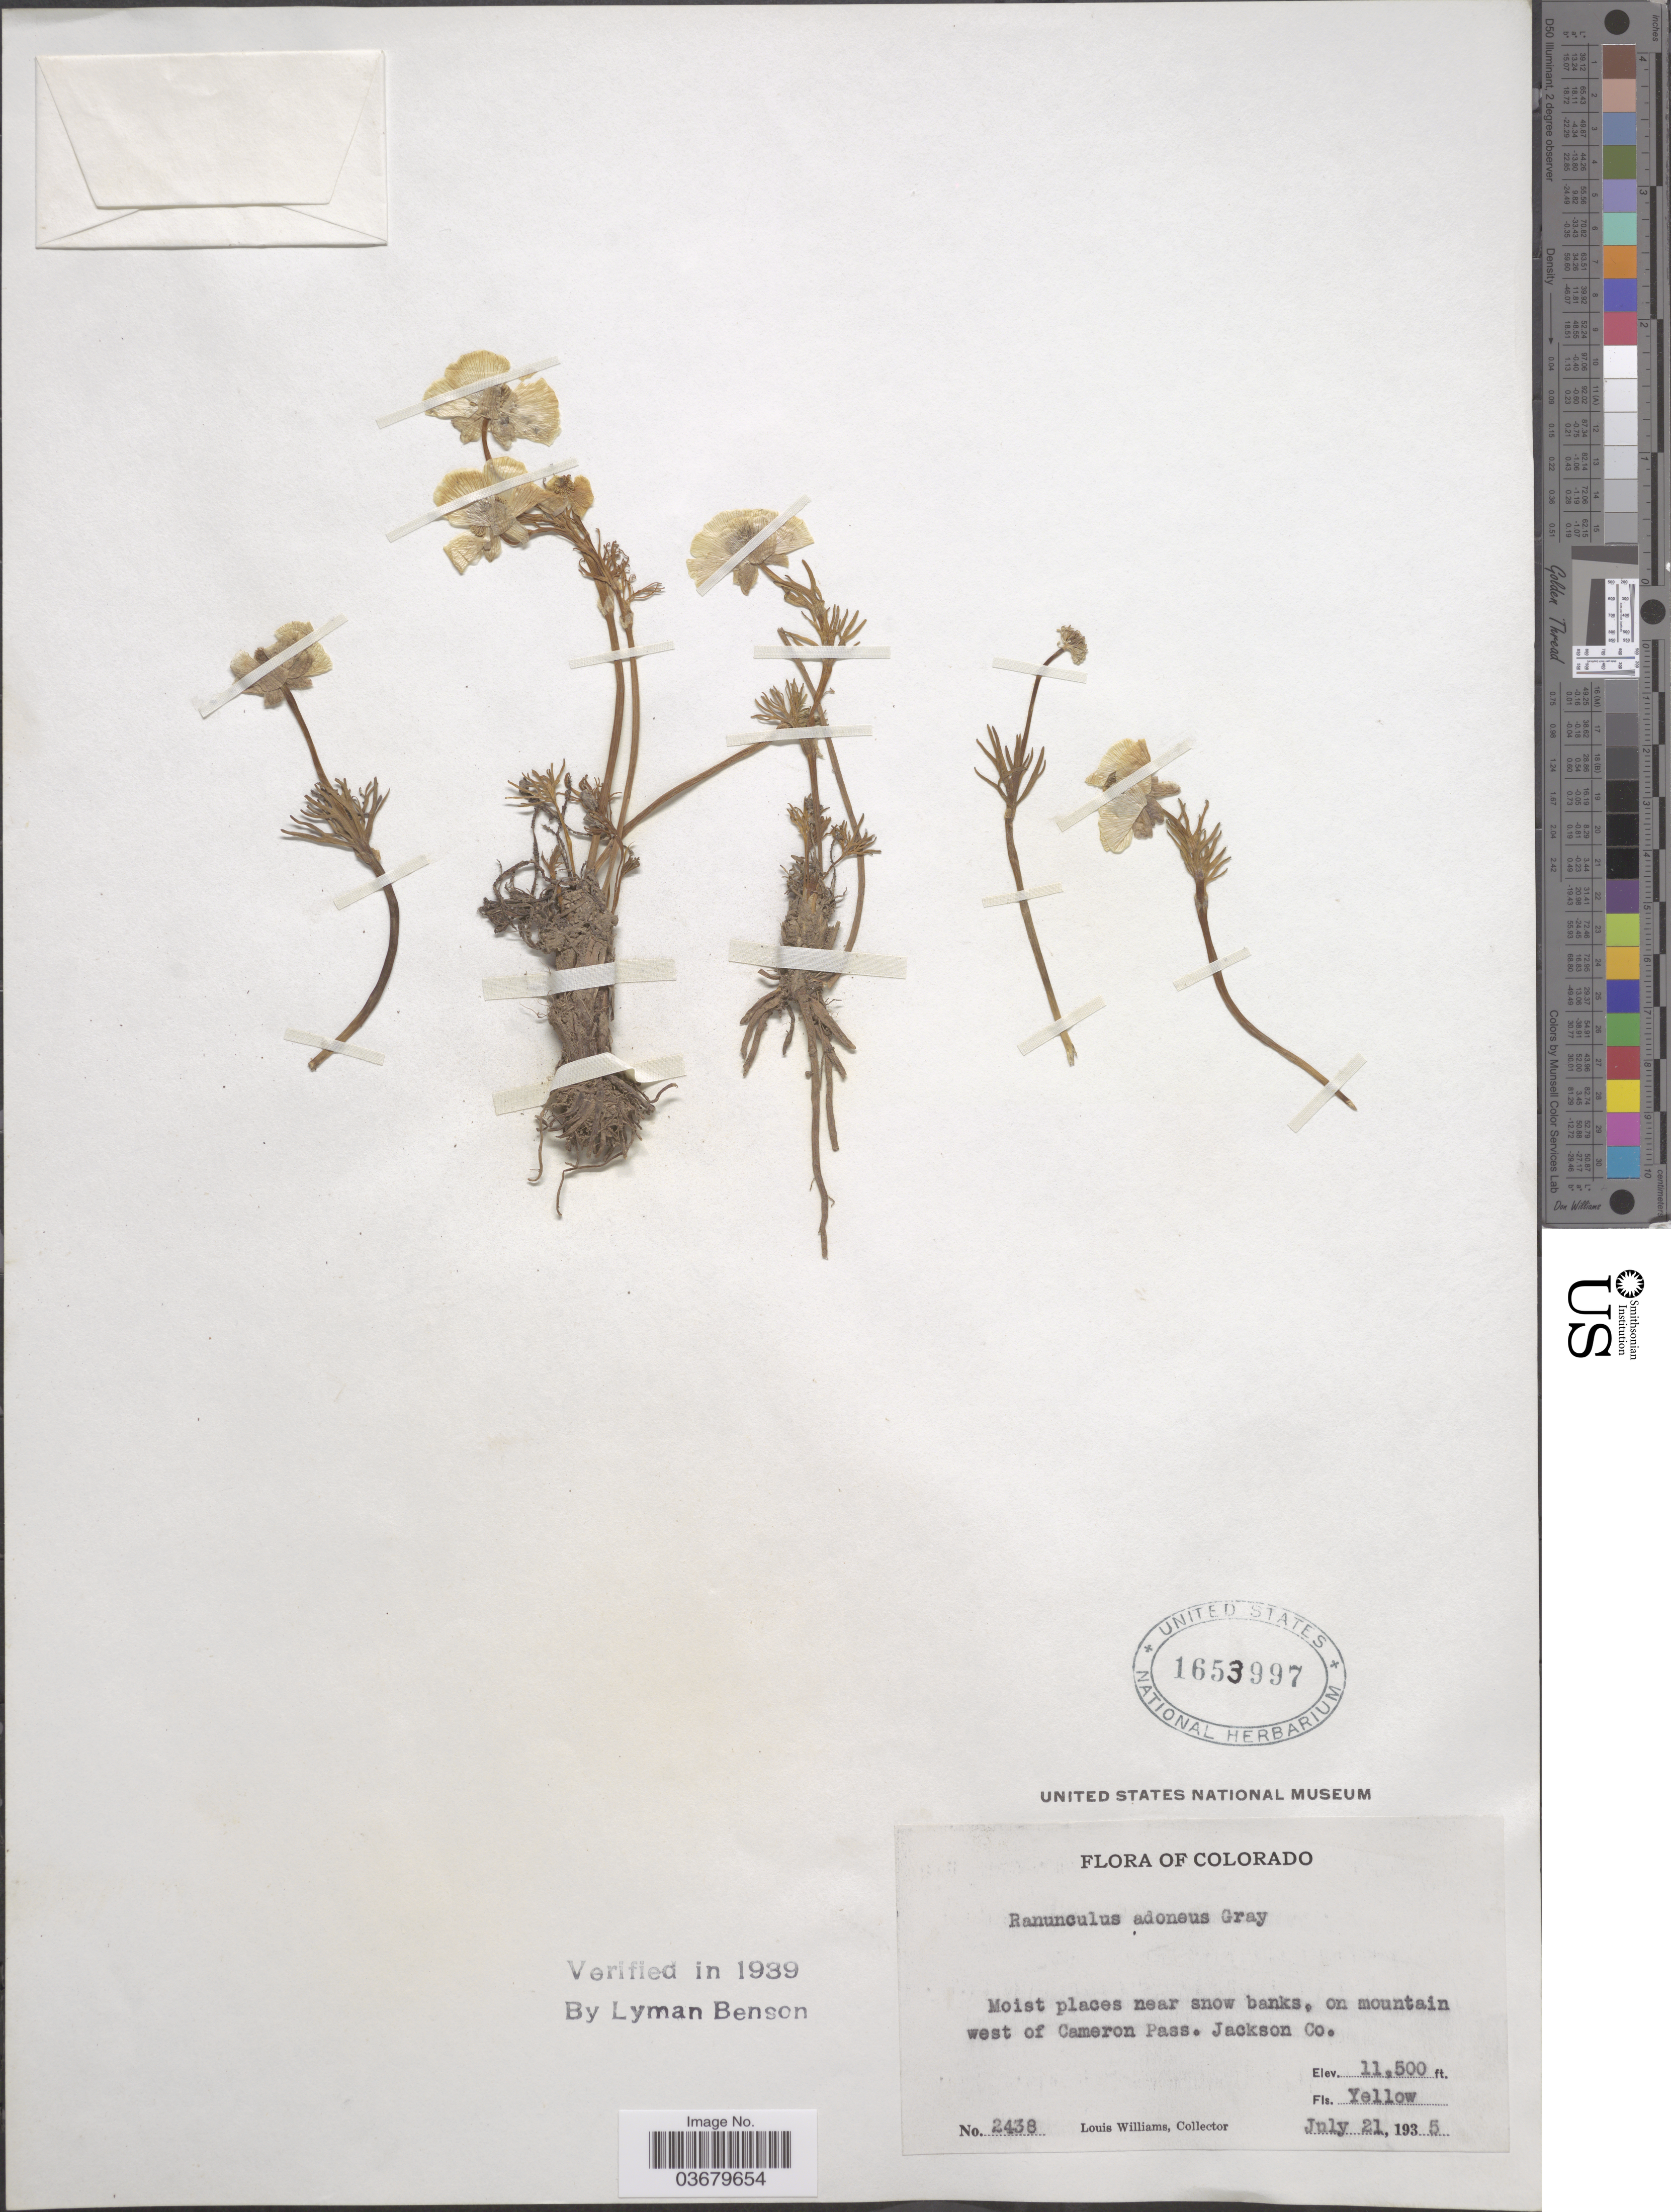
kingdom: Plantae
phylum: Tracheophyta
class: Magnoliopsida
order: Ranunculales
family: Ranunculaceae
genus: Ranunculus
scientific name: Ranunculus adoneus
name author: A. Gray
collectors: L. G. Williams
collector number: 2438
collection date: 1935-07-21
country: United States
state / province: Colorado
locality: On mountain west of Cameron Pass. Jackson Co.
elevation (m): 3505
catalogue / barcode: US 1653997